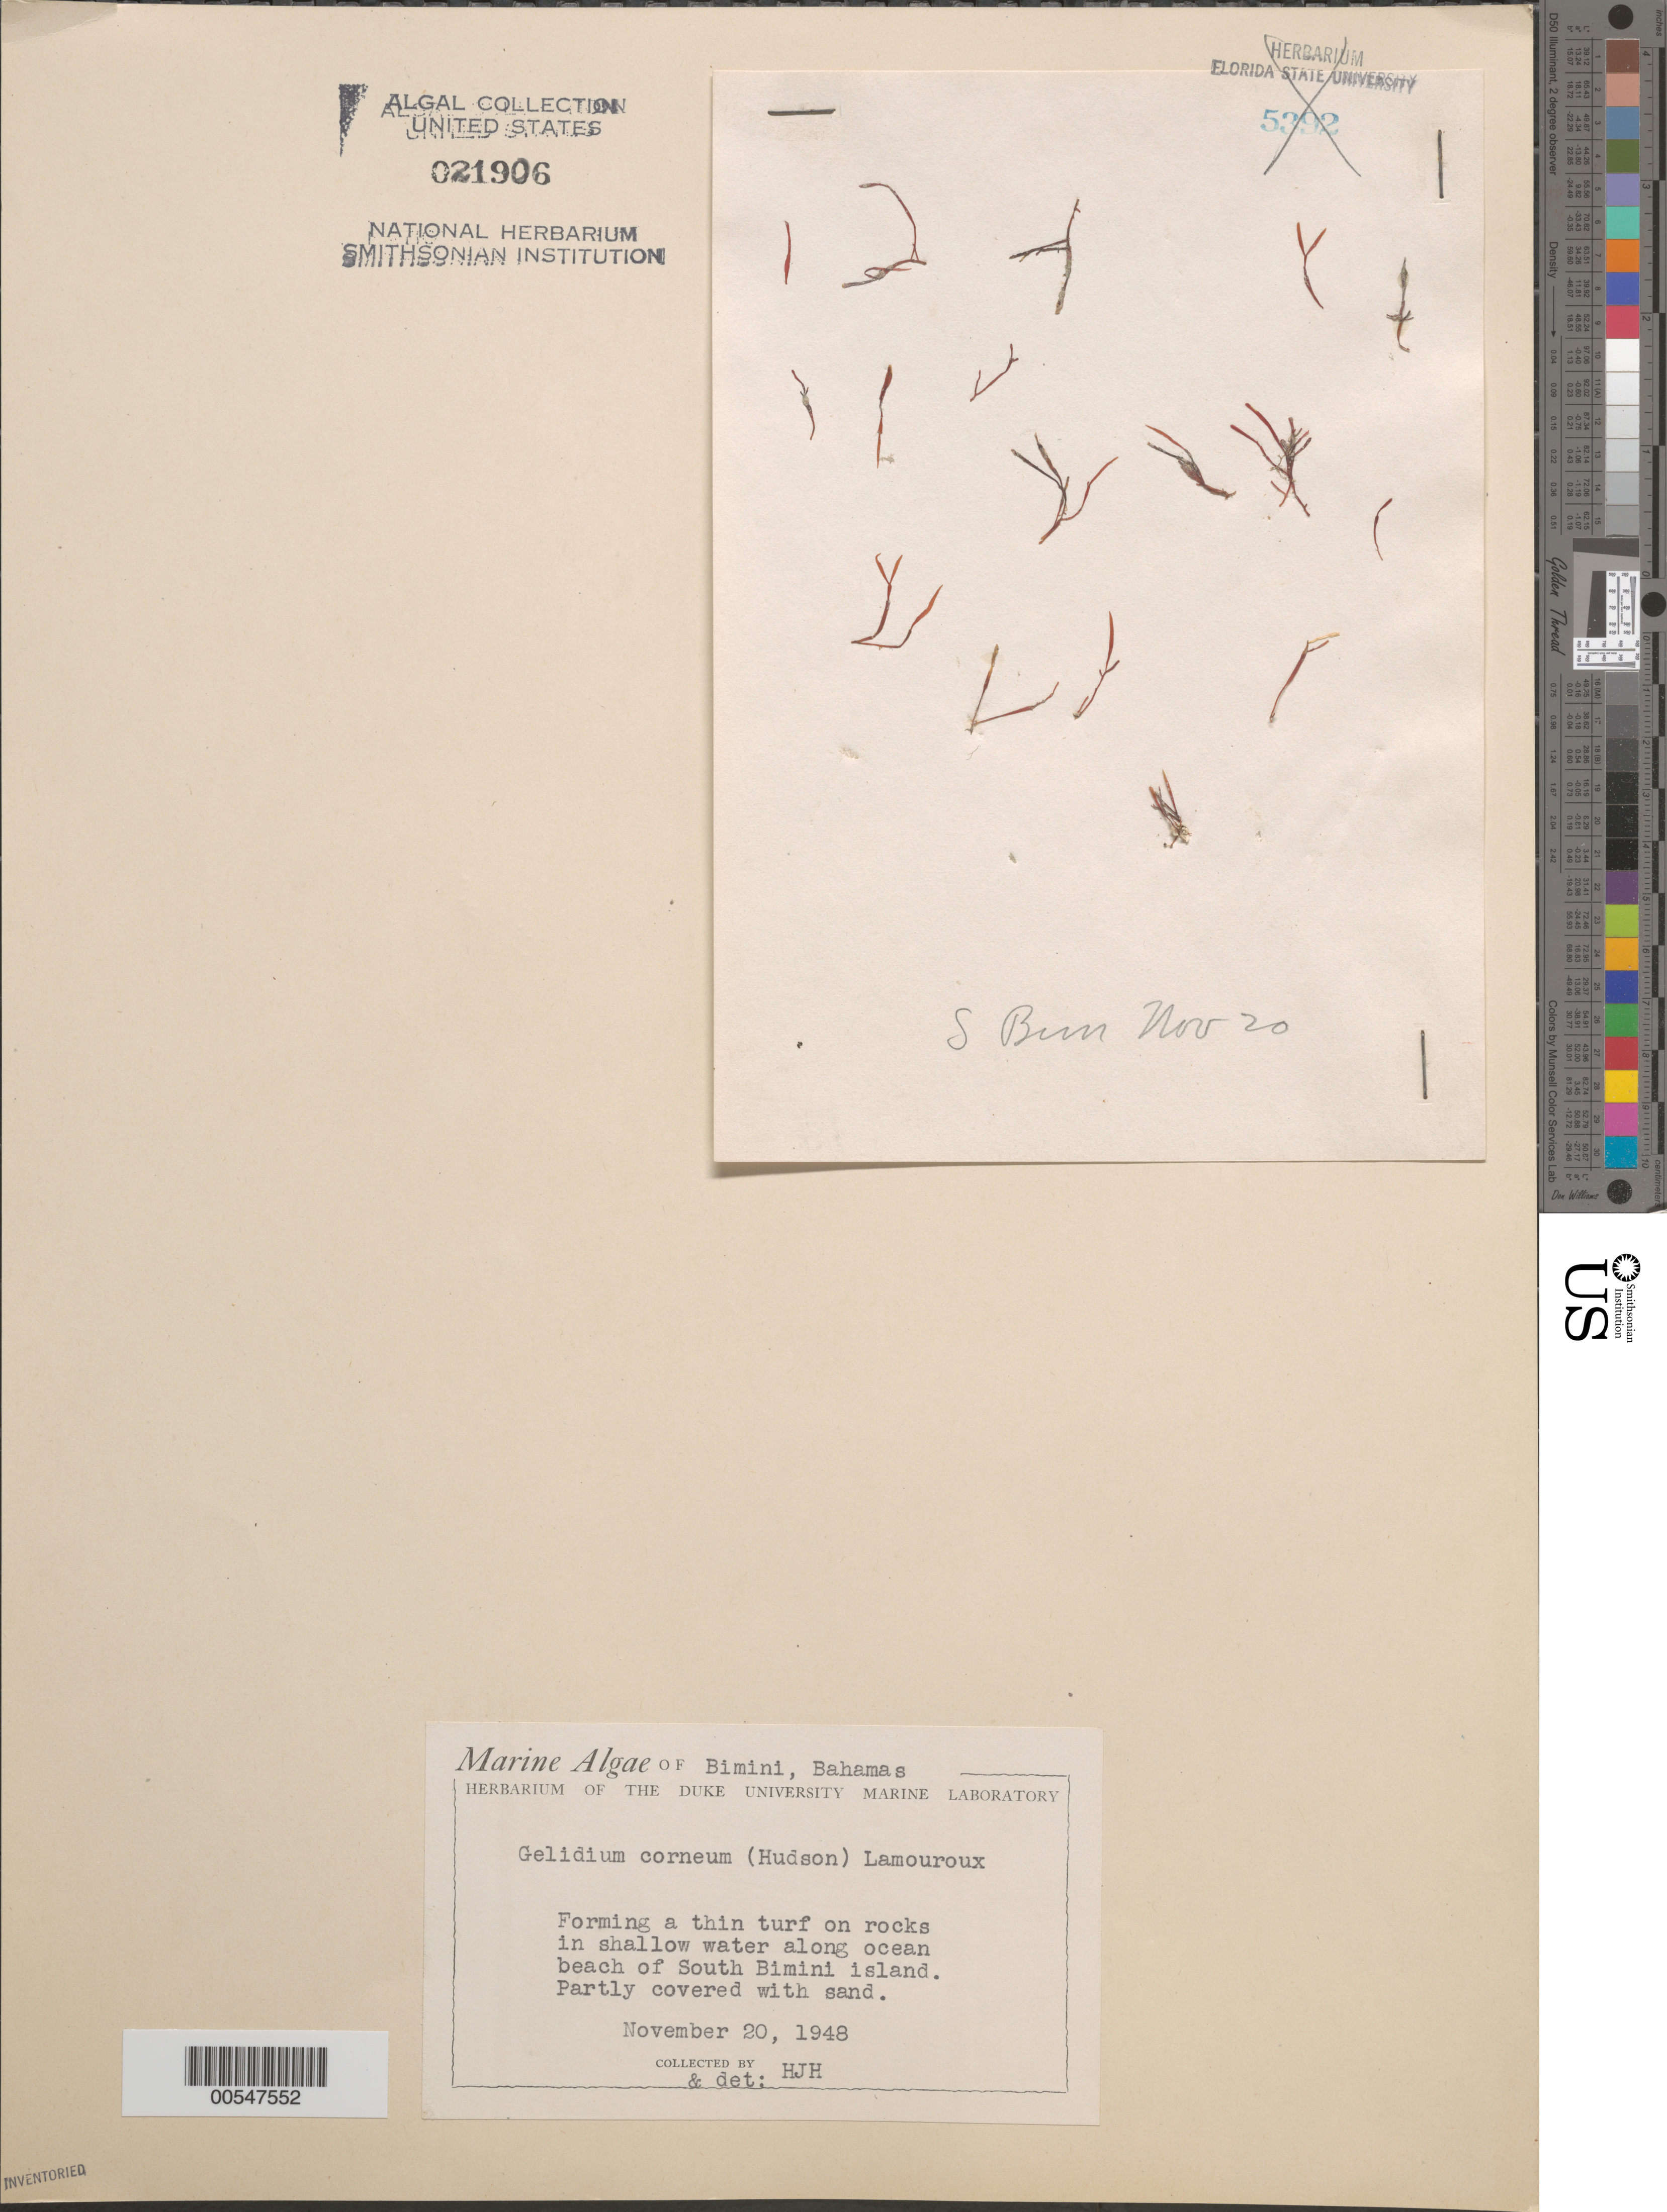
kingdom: Plantae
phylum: Rhodophyta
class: Florideophyceae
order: Gelidiales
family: Gelidiaceae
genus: Gelidium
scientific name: Gelidium corneum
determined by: Humm, Harold J.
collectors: H. J. Humm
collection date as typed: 20 Nov 1948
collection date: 1948-11-20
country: Bahamas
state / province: Biminis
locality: South bimini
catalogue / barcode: US 21906